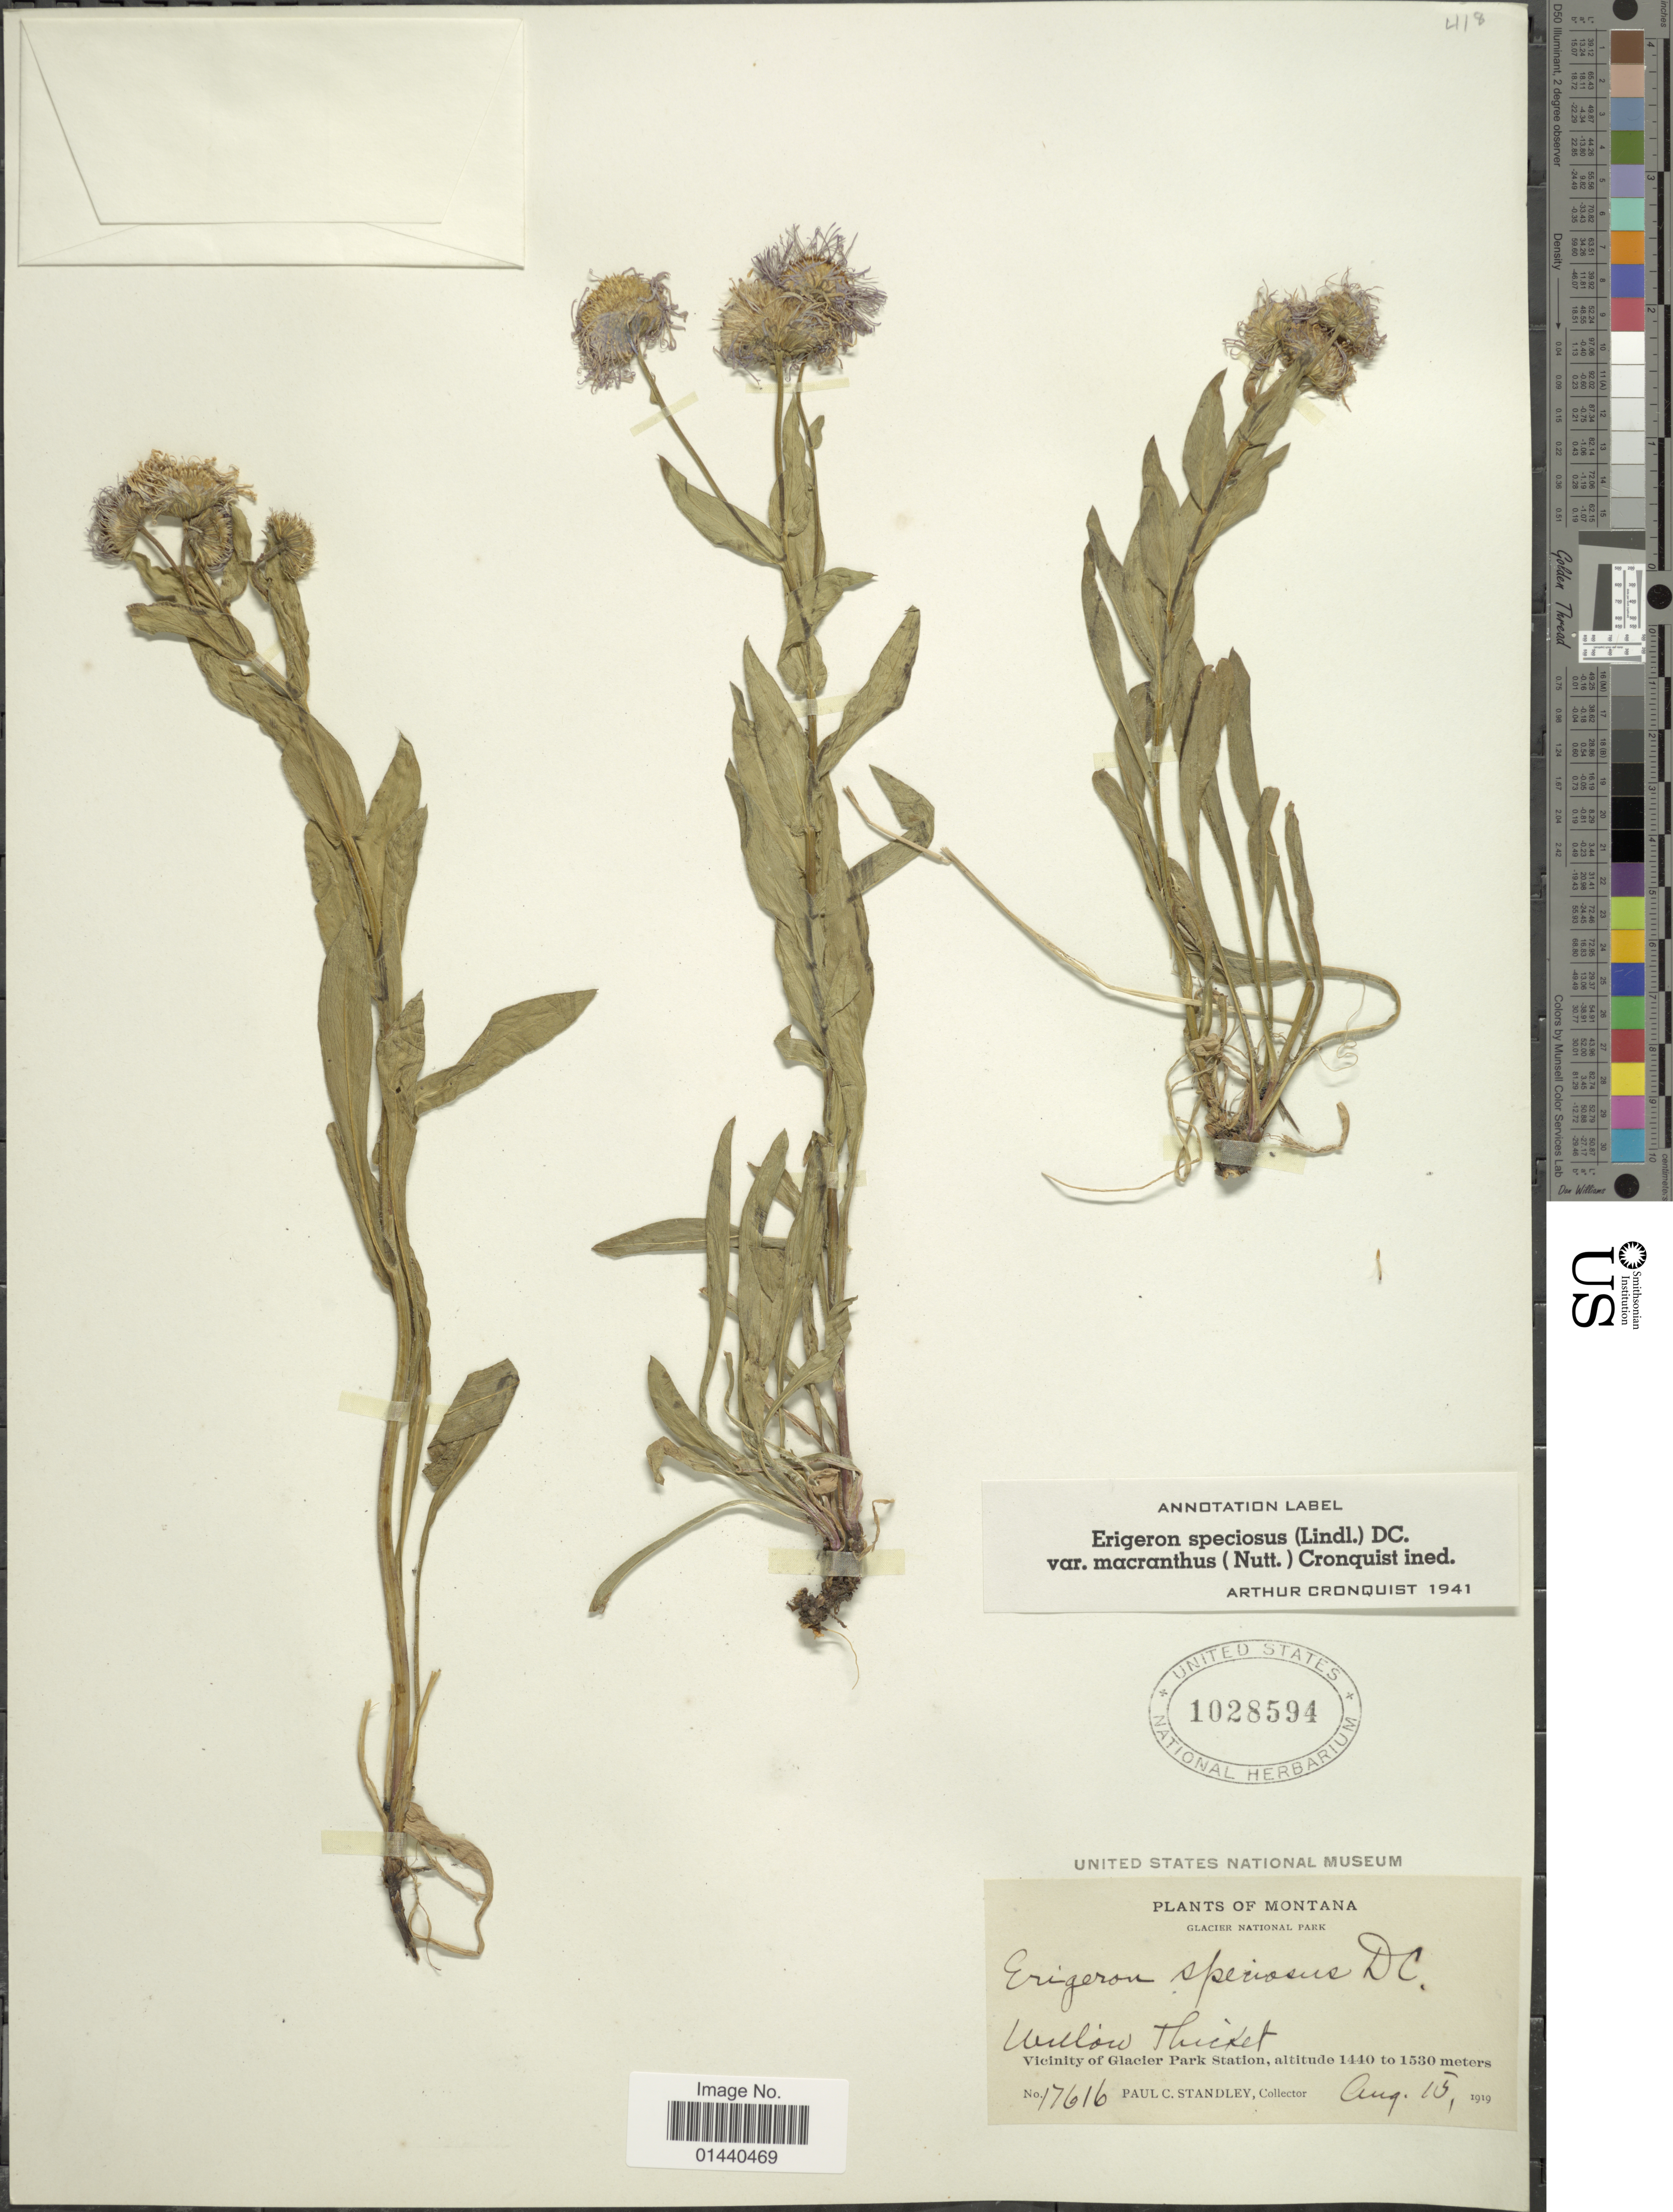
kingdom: Plantae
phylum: Tracheophyta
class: Magnoliopsida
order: Asterales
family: Asteraceae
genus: Erigeron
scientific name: Erigeron speciosus var. macranthus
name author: (Nutt.) Cronq.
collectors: P. C. Standley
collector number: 17616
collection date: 1919-08-15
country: United States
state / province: Montana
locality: Glacier National Park. Vicinity of Glacier Park Station.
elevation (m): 1440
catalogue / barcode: US 1028594